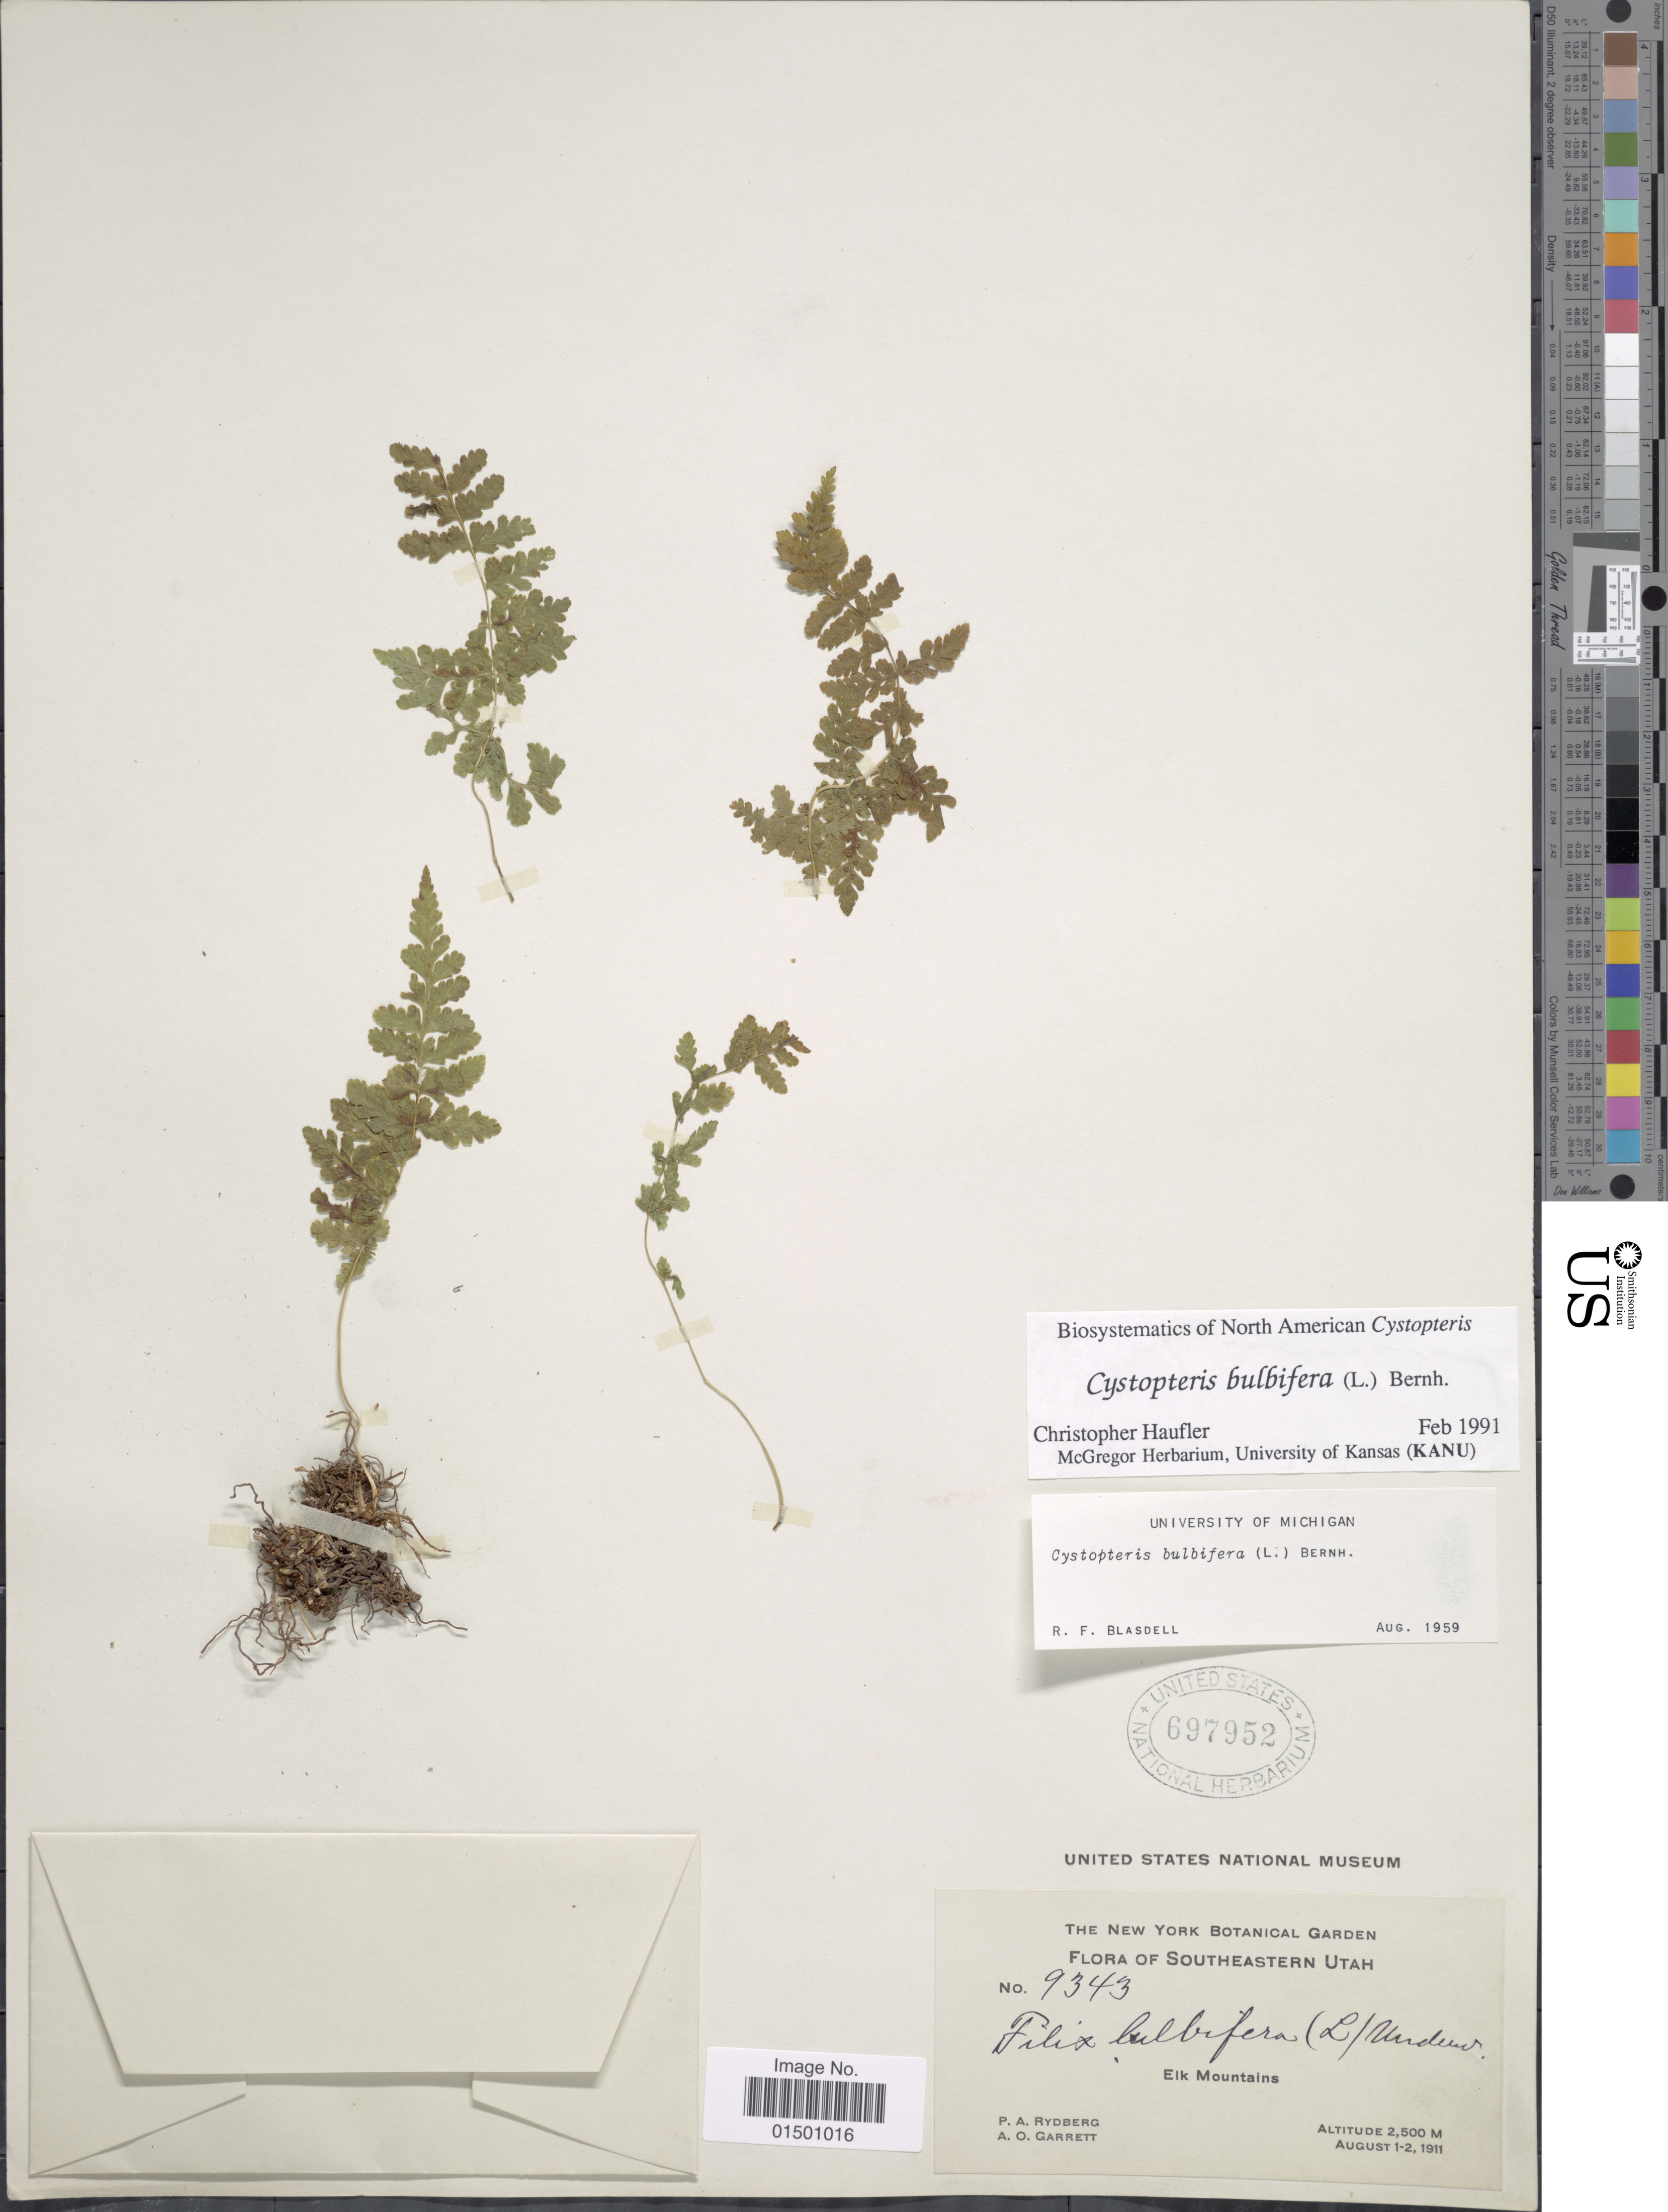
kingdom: Plantae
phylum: Tracheophyta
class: Polypodiopsida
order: Polypodiales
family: Cystopteridaceae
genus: Cystopteris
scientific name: Cystopteris bulbifera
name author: (L.) Bernh.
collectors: P. A. Rydberg & A. O. Garrett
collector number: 9343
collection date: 1911-08-01/1911-08-02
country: United States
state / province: Utah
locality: Southeastern Utah, Elk Mountains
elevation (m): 2500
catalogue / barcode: US 697952